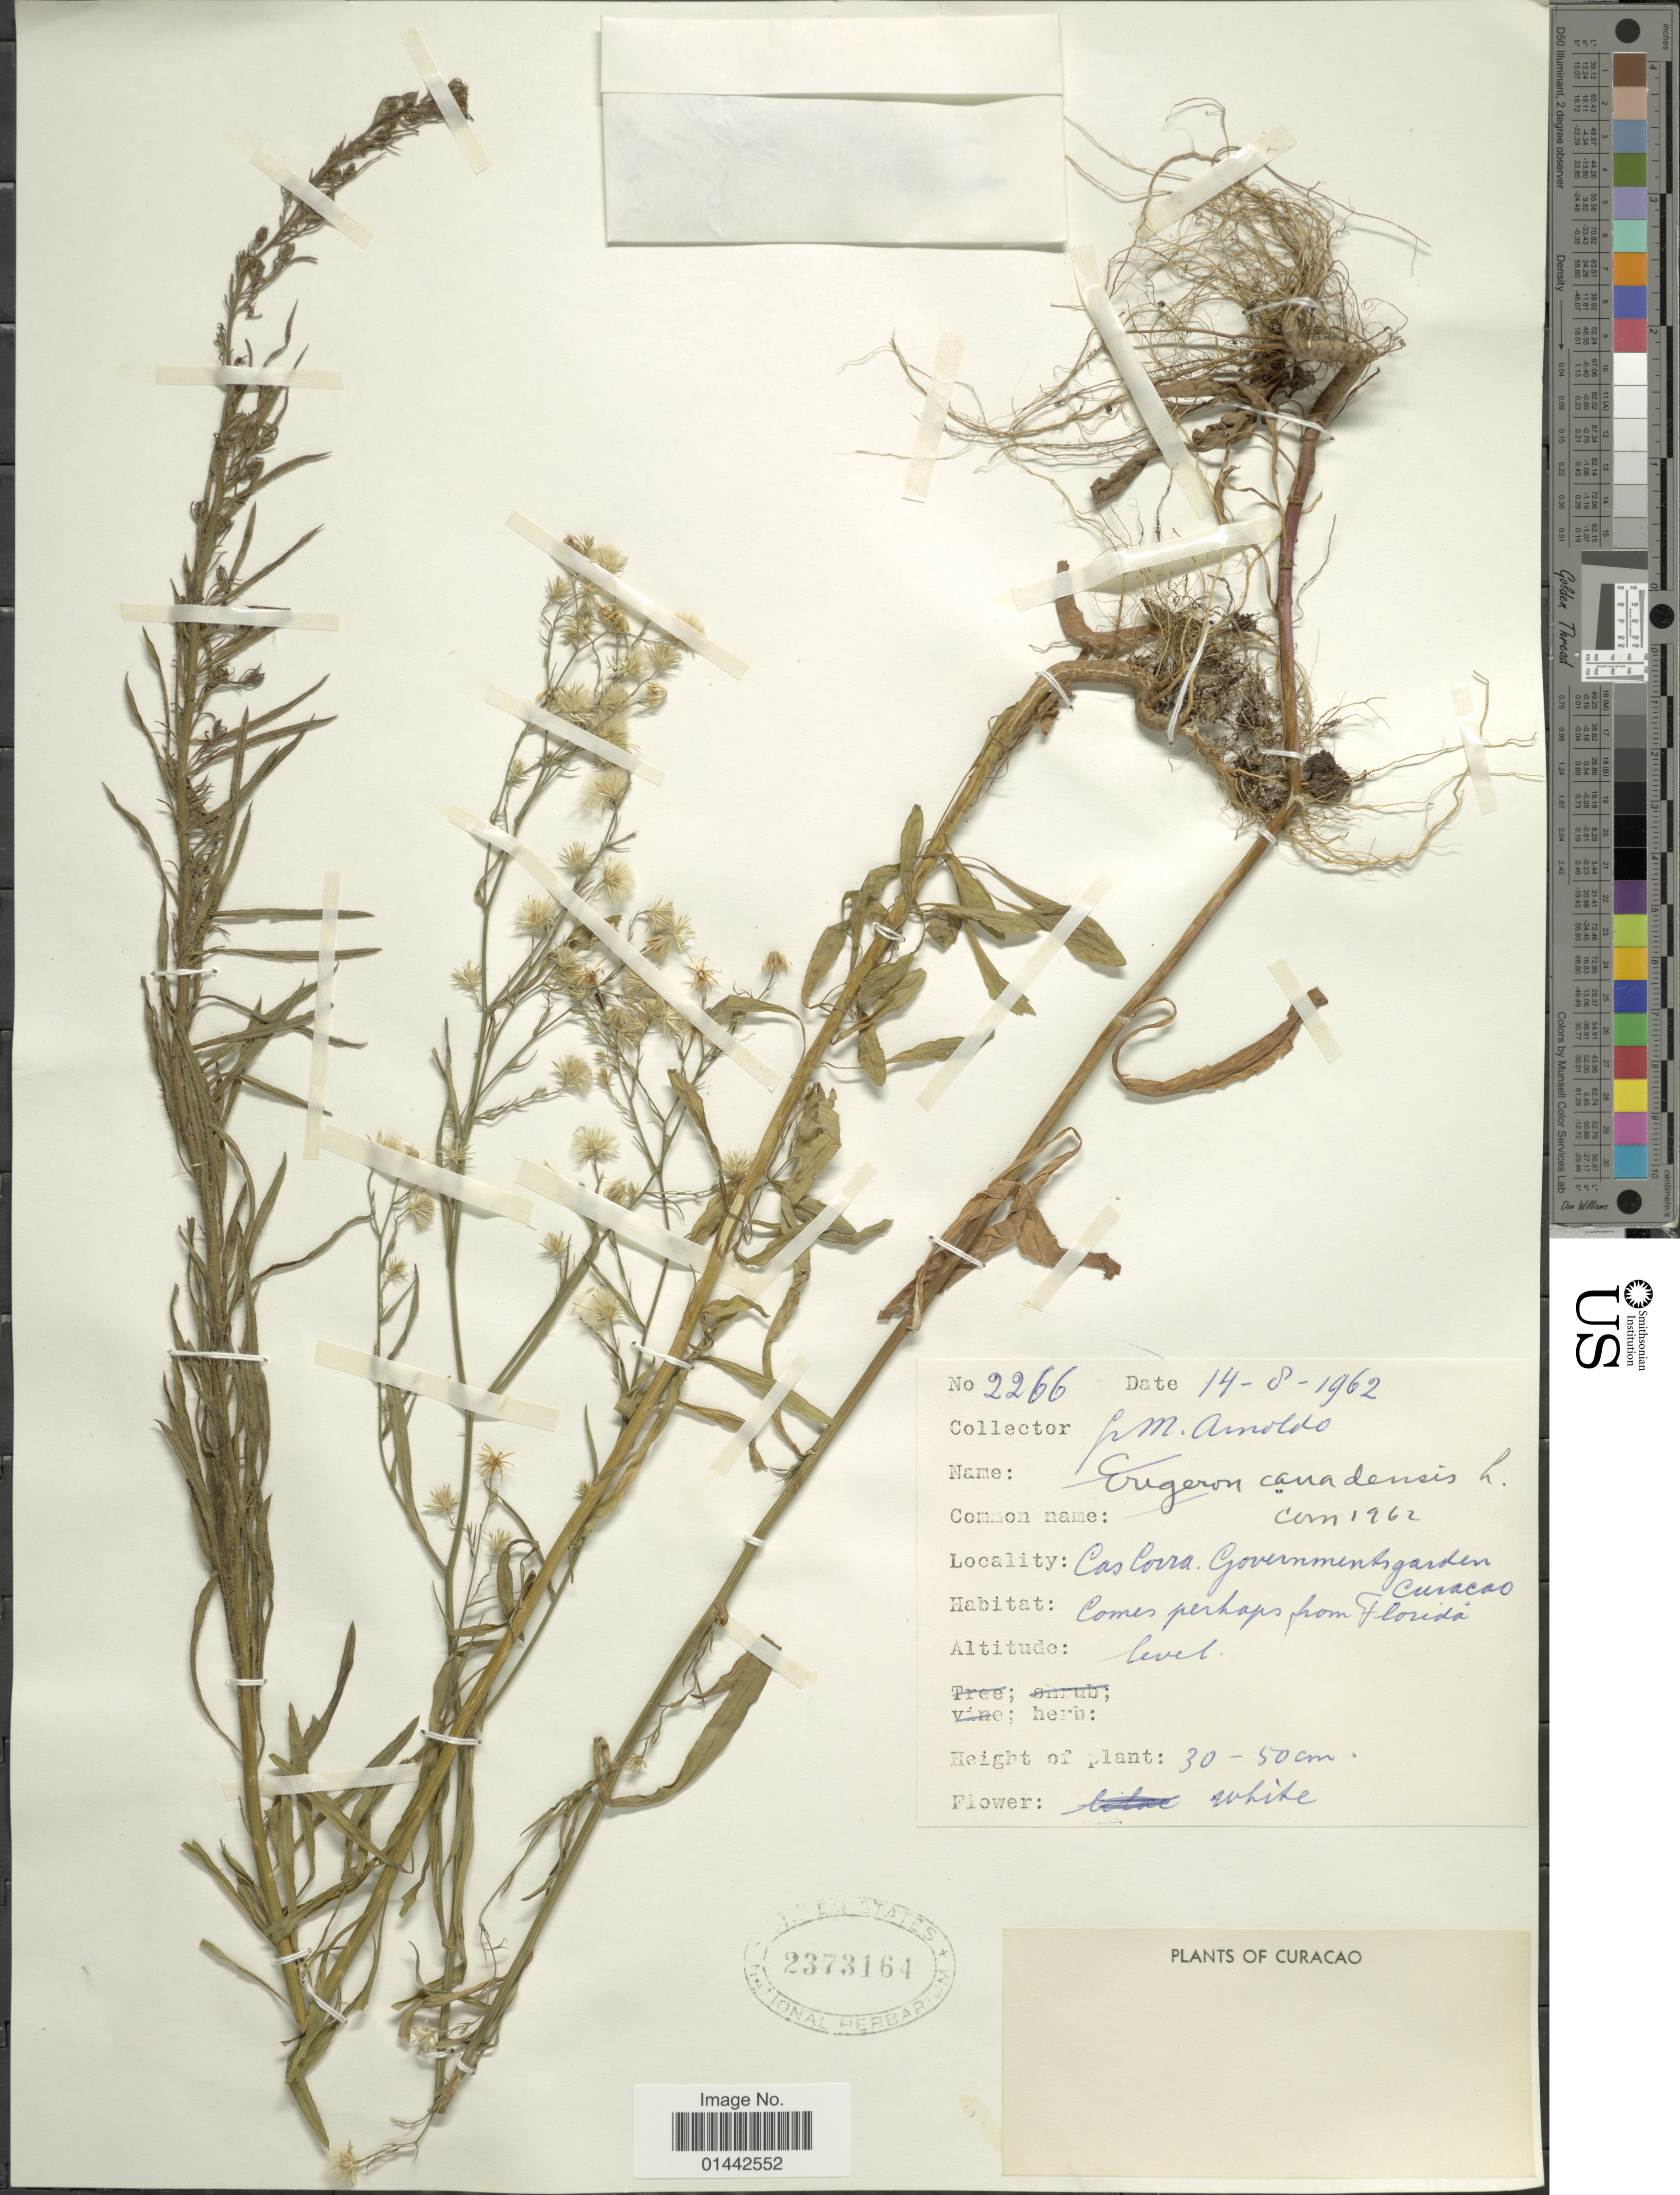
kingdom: Plantae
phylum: Tracheophyta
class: Magnoliopsida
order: Asterales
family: Asteraceae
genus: Erigeron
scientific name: Erigeron sp.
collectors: N. Arnoldo-Broeders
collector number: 2266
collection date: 1962-08-14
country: Curaçao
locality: Cas Corra. Governments garden, comes perhaps from Florida.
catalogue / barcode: US 2373164